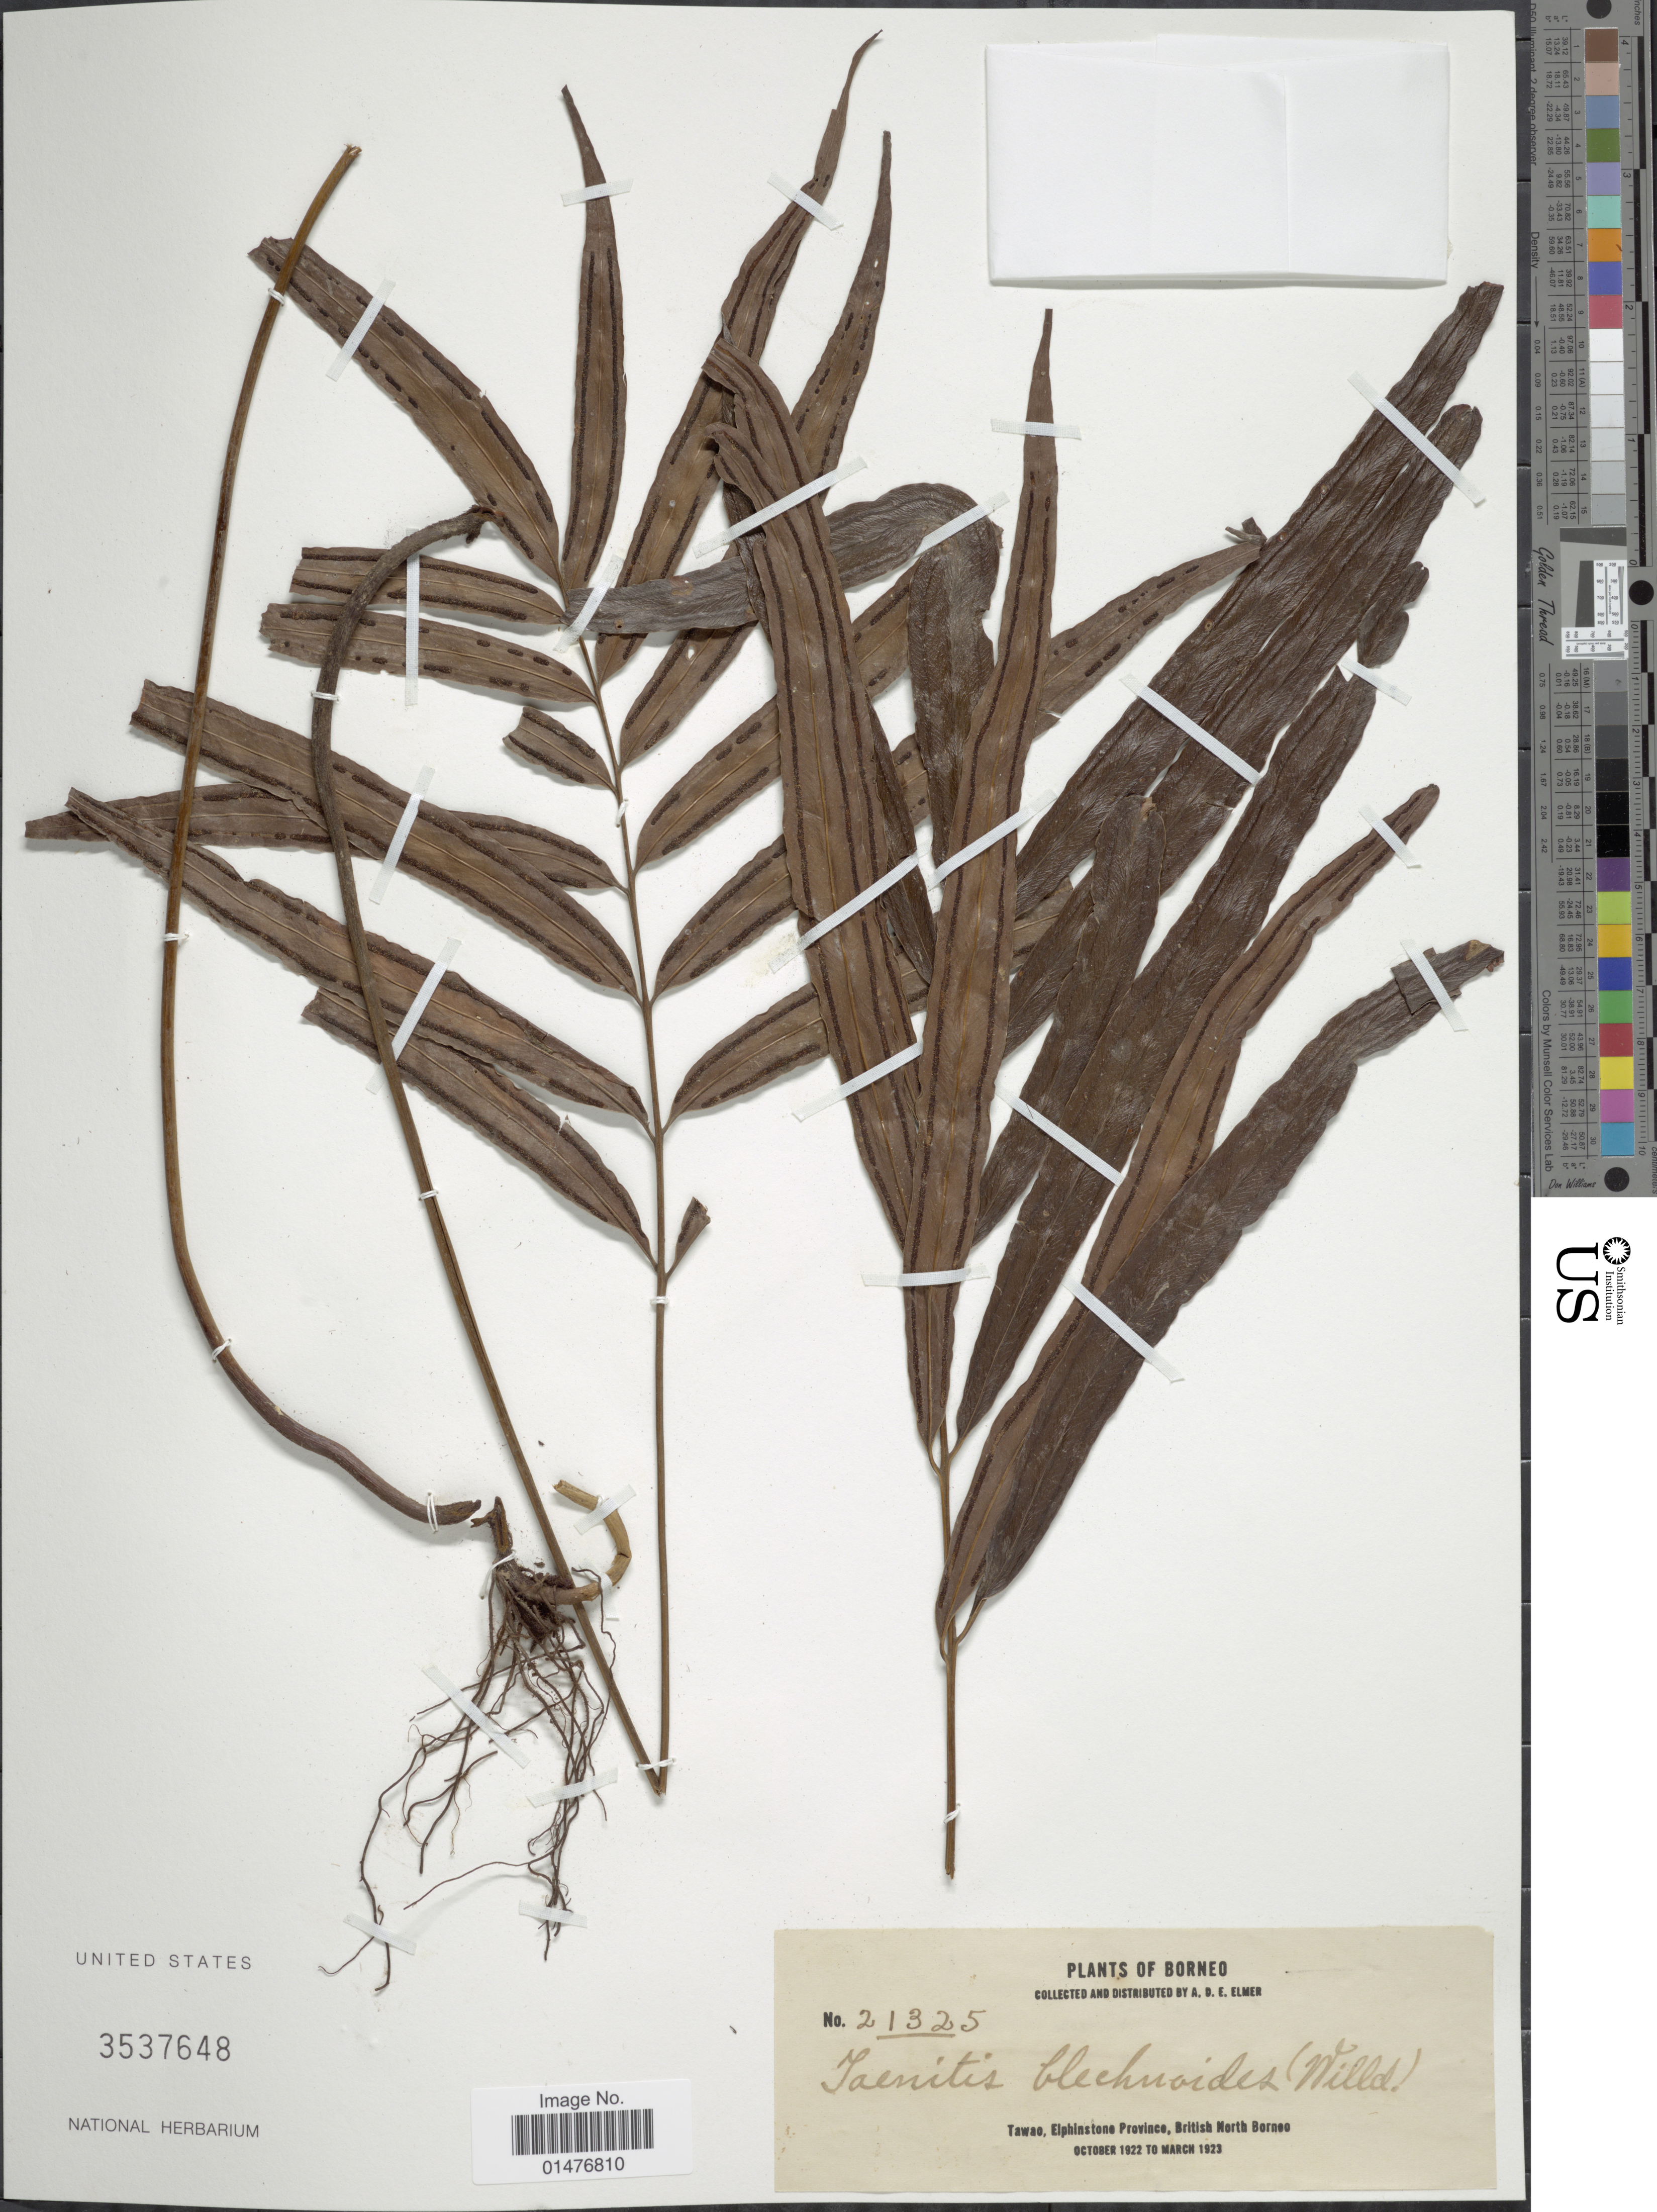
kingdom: Plantae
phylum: Tracheophyta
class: Polypodiopsida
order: Polypodiales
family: Pteridaceae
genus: Taenitis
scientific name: Taenitis blechnoides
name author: (Willd.) Sw.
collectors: A. D. E. Elmer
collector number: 21325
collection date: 1922-10/1923-03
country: Malaysia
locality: Borneo, Tawao, Elphinstone province, British North Borneo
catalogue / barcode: US 3537648